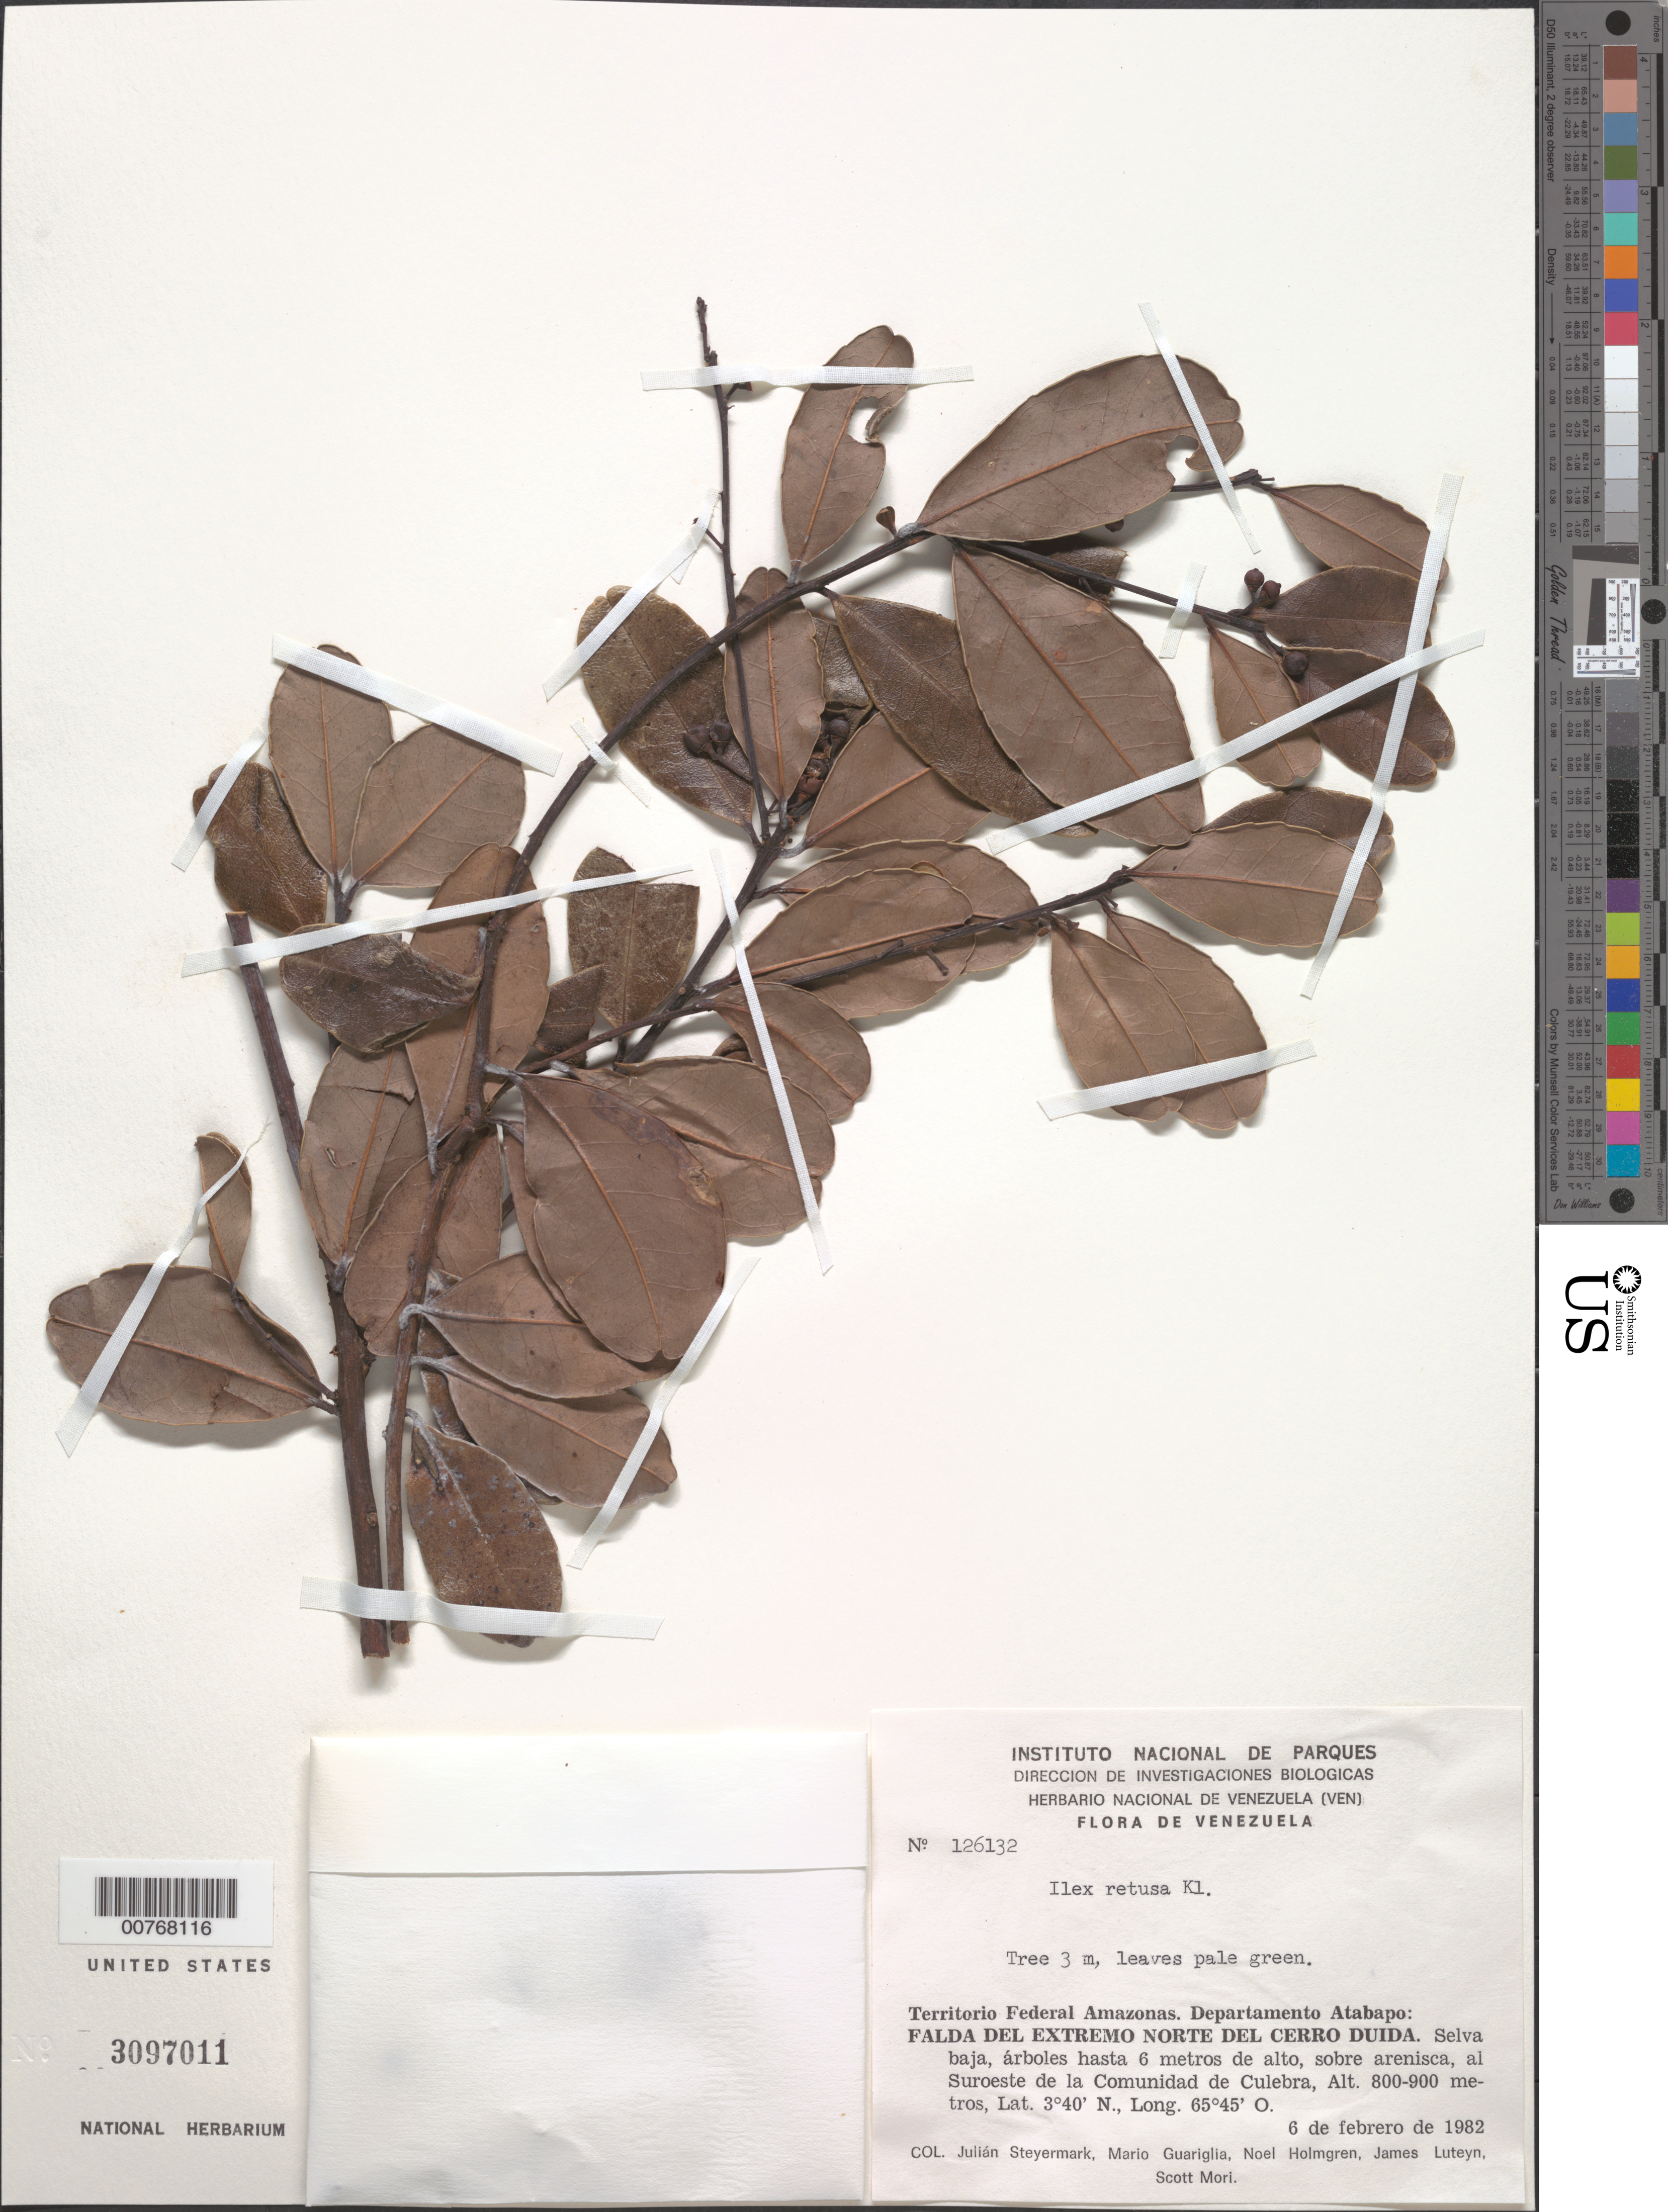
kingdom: Plantae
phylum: Tracheophyta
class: Magnoliopsida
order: Aquifoliales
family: Aquifoliaceae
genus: Ilex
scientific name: Ilex retusa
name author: Klotzsch ex Reissek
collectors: J. Steyermark, M. Guariglia P., N. H. Holmgren, J. L. Luteyn & S. Mori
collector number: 126132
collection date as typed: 6-Feb-82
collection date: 1982-02-06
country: Venezuela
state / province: Amazonas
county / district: Atabapo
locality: Cerro Duida, extreme north side, southwest of Culebra community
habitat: Edge of low forest with trees up to 6 m; on sandstone (selva baja, árboles hasta 6 m de alto; sobre arenisca)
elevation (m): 800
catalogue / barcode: US 3097011